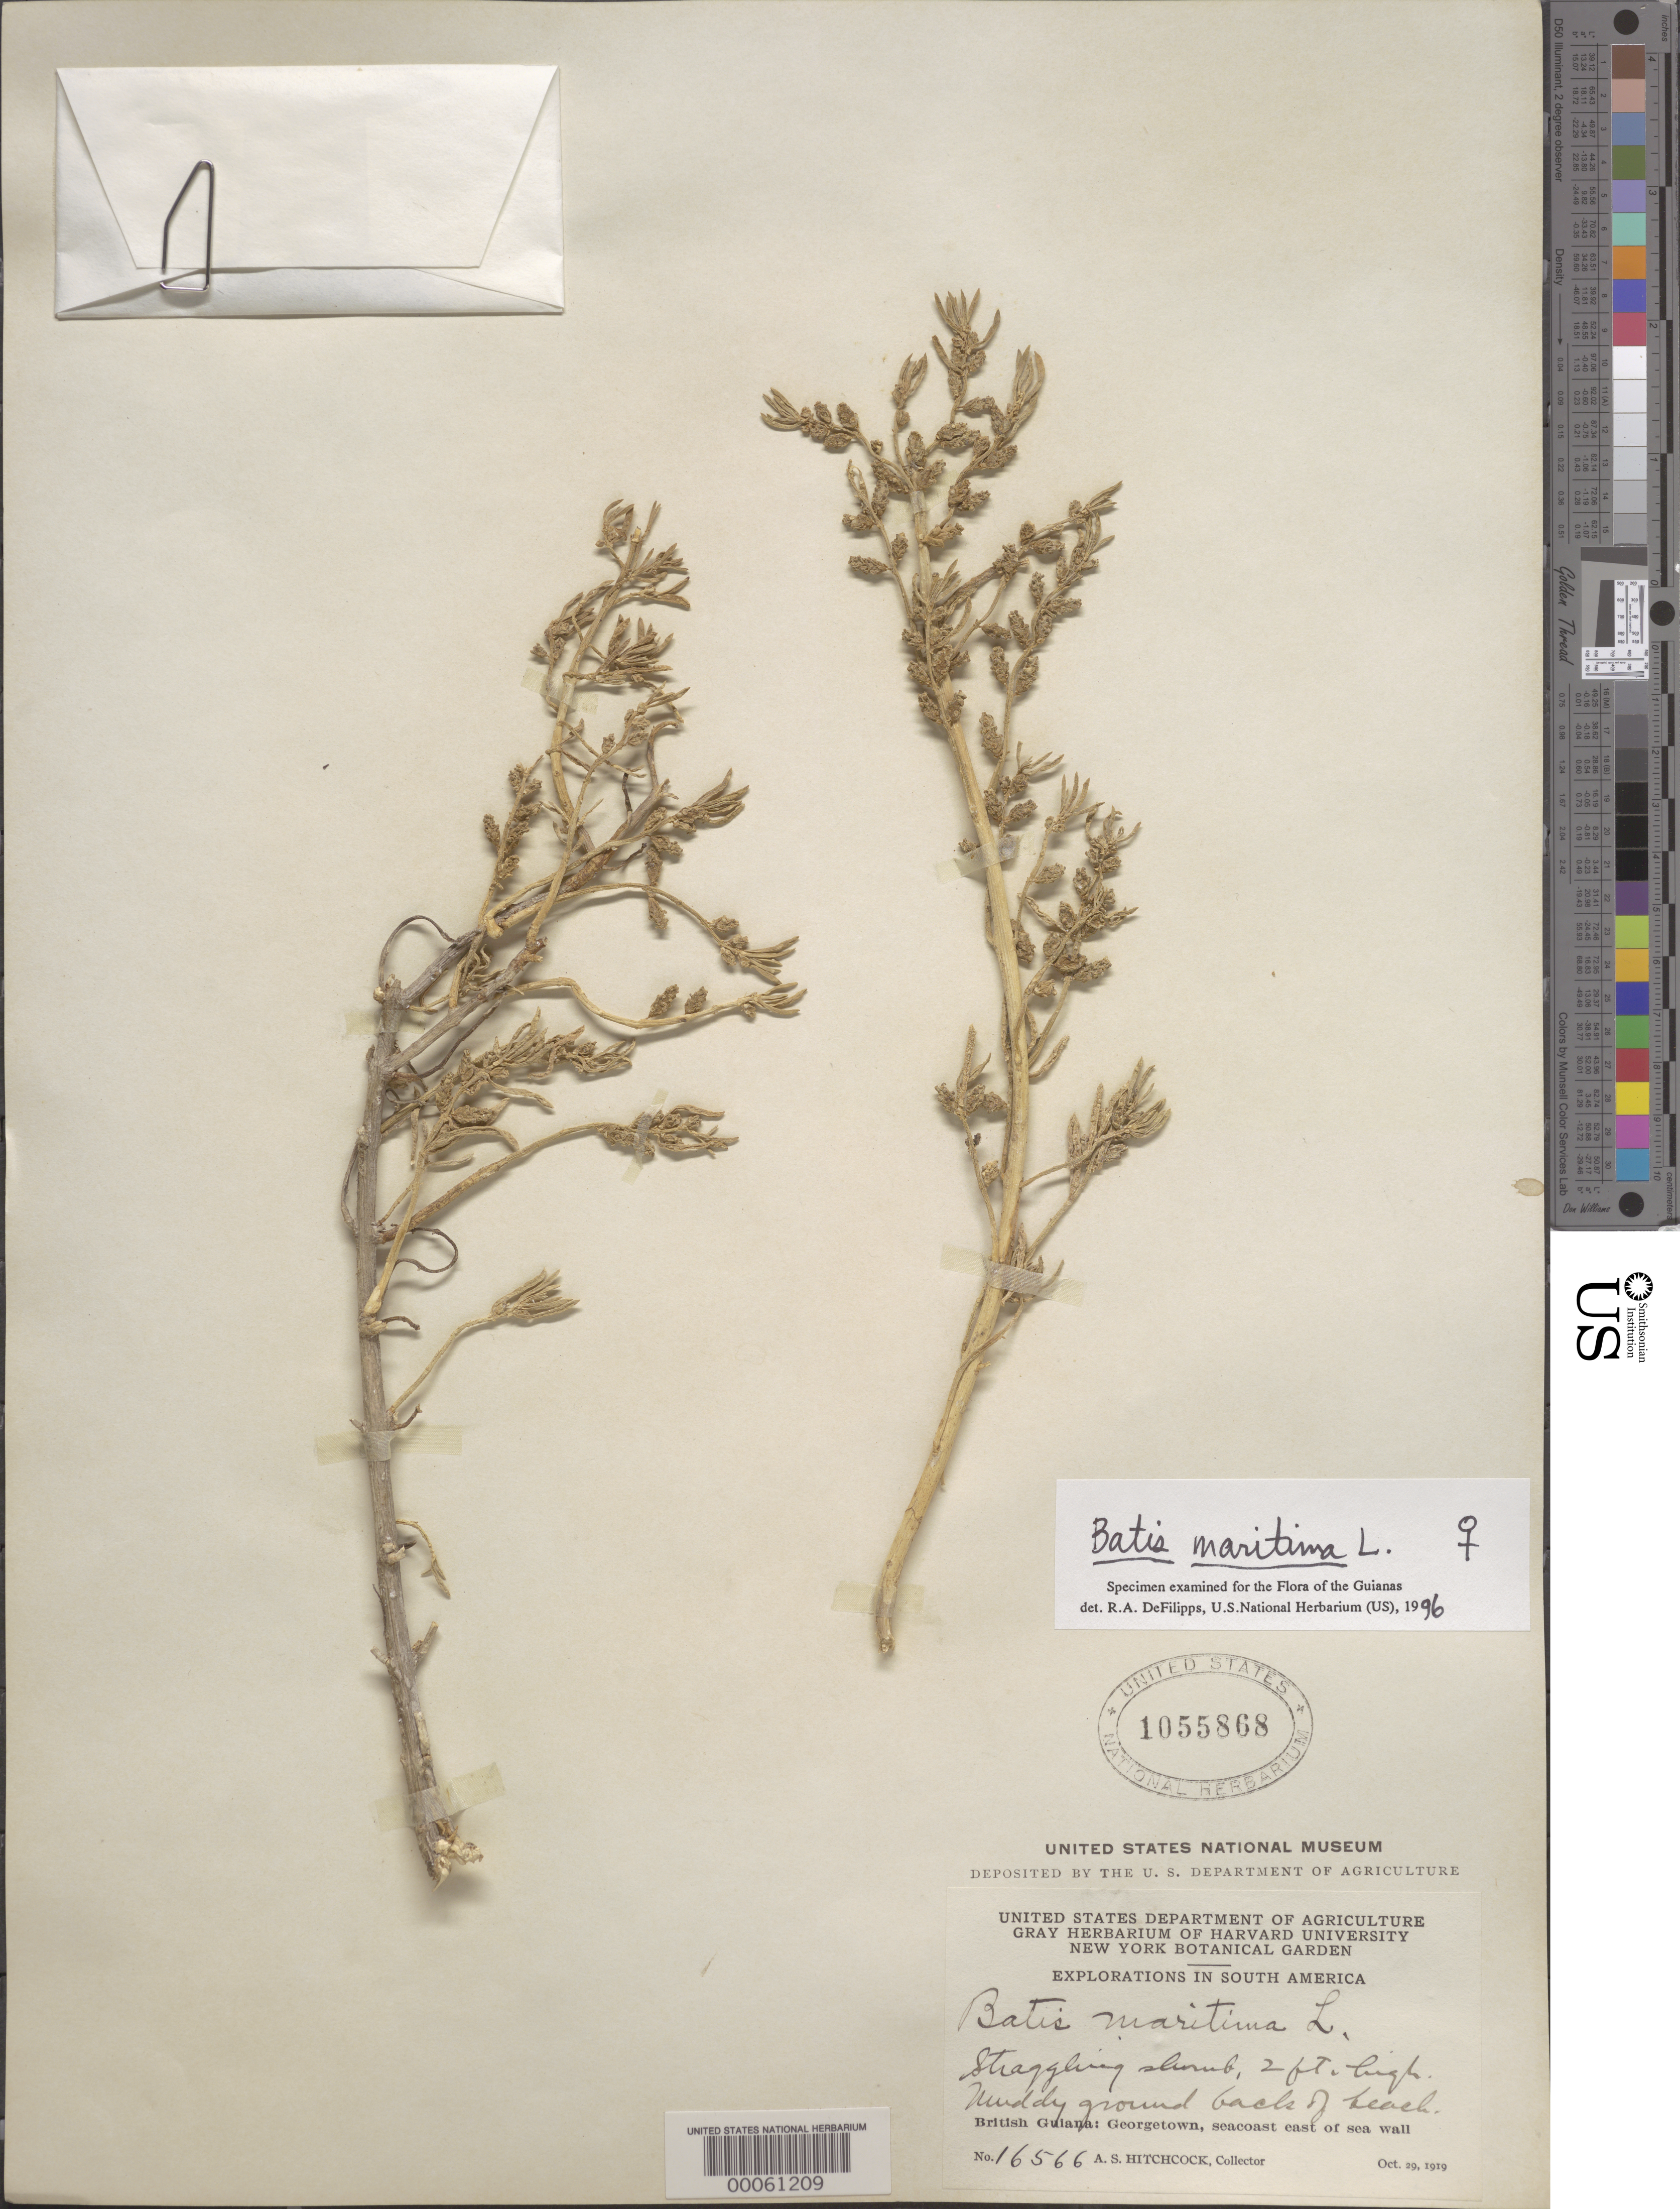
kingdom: Plantae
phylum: Tracheophyta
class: Magnoliopsida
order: Brassicales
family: Bataceae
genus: Batis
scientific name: Batis maritima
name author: L.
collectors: A. S. Hitchcock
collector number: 16566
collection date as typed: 29 Oct 1919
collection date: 1919-10-29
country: Guyana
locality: Georgetown, seacoast e of sea wall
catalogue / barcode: US 1055868